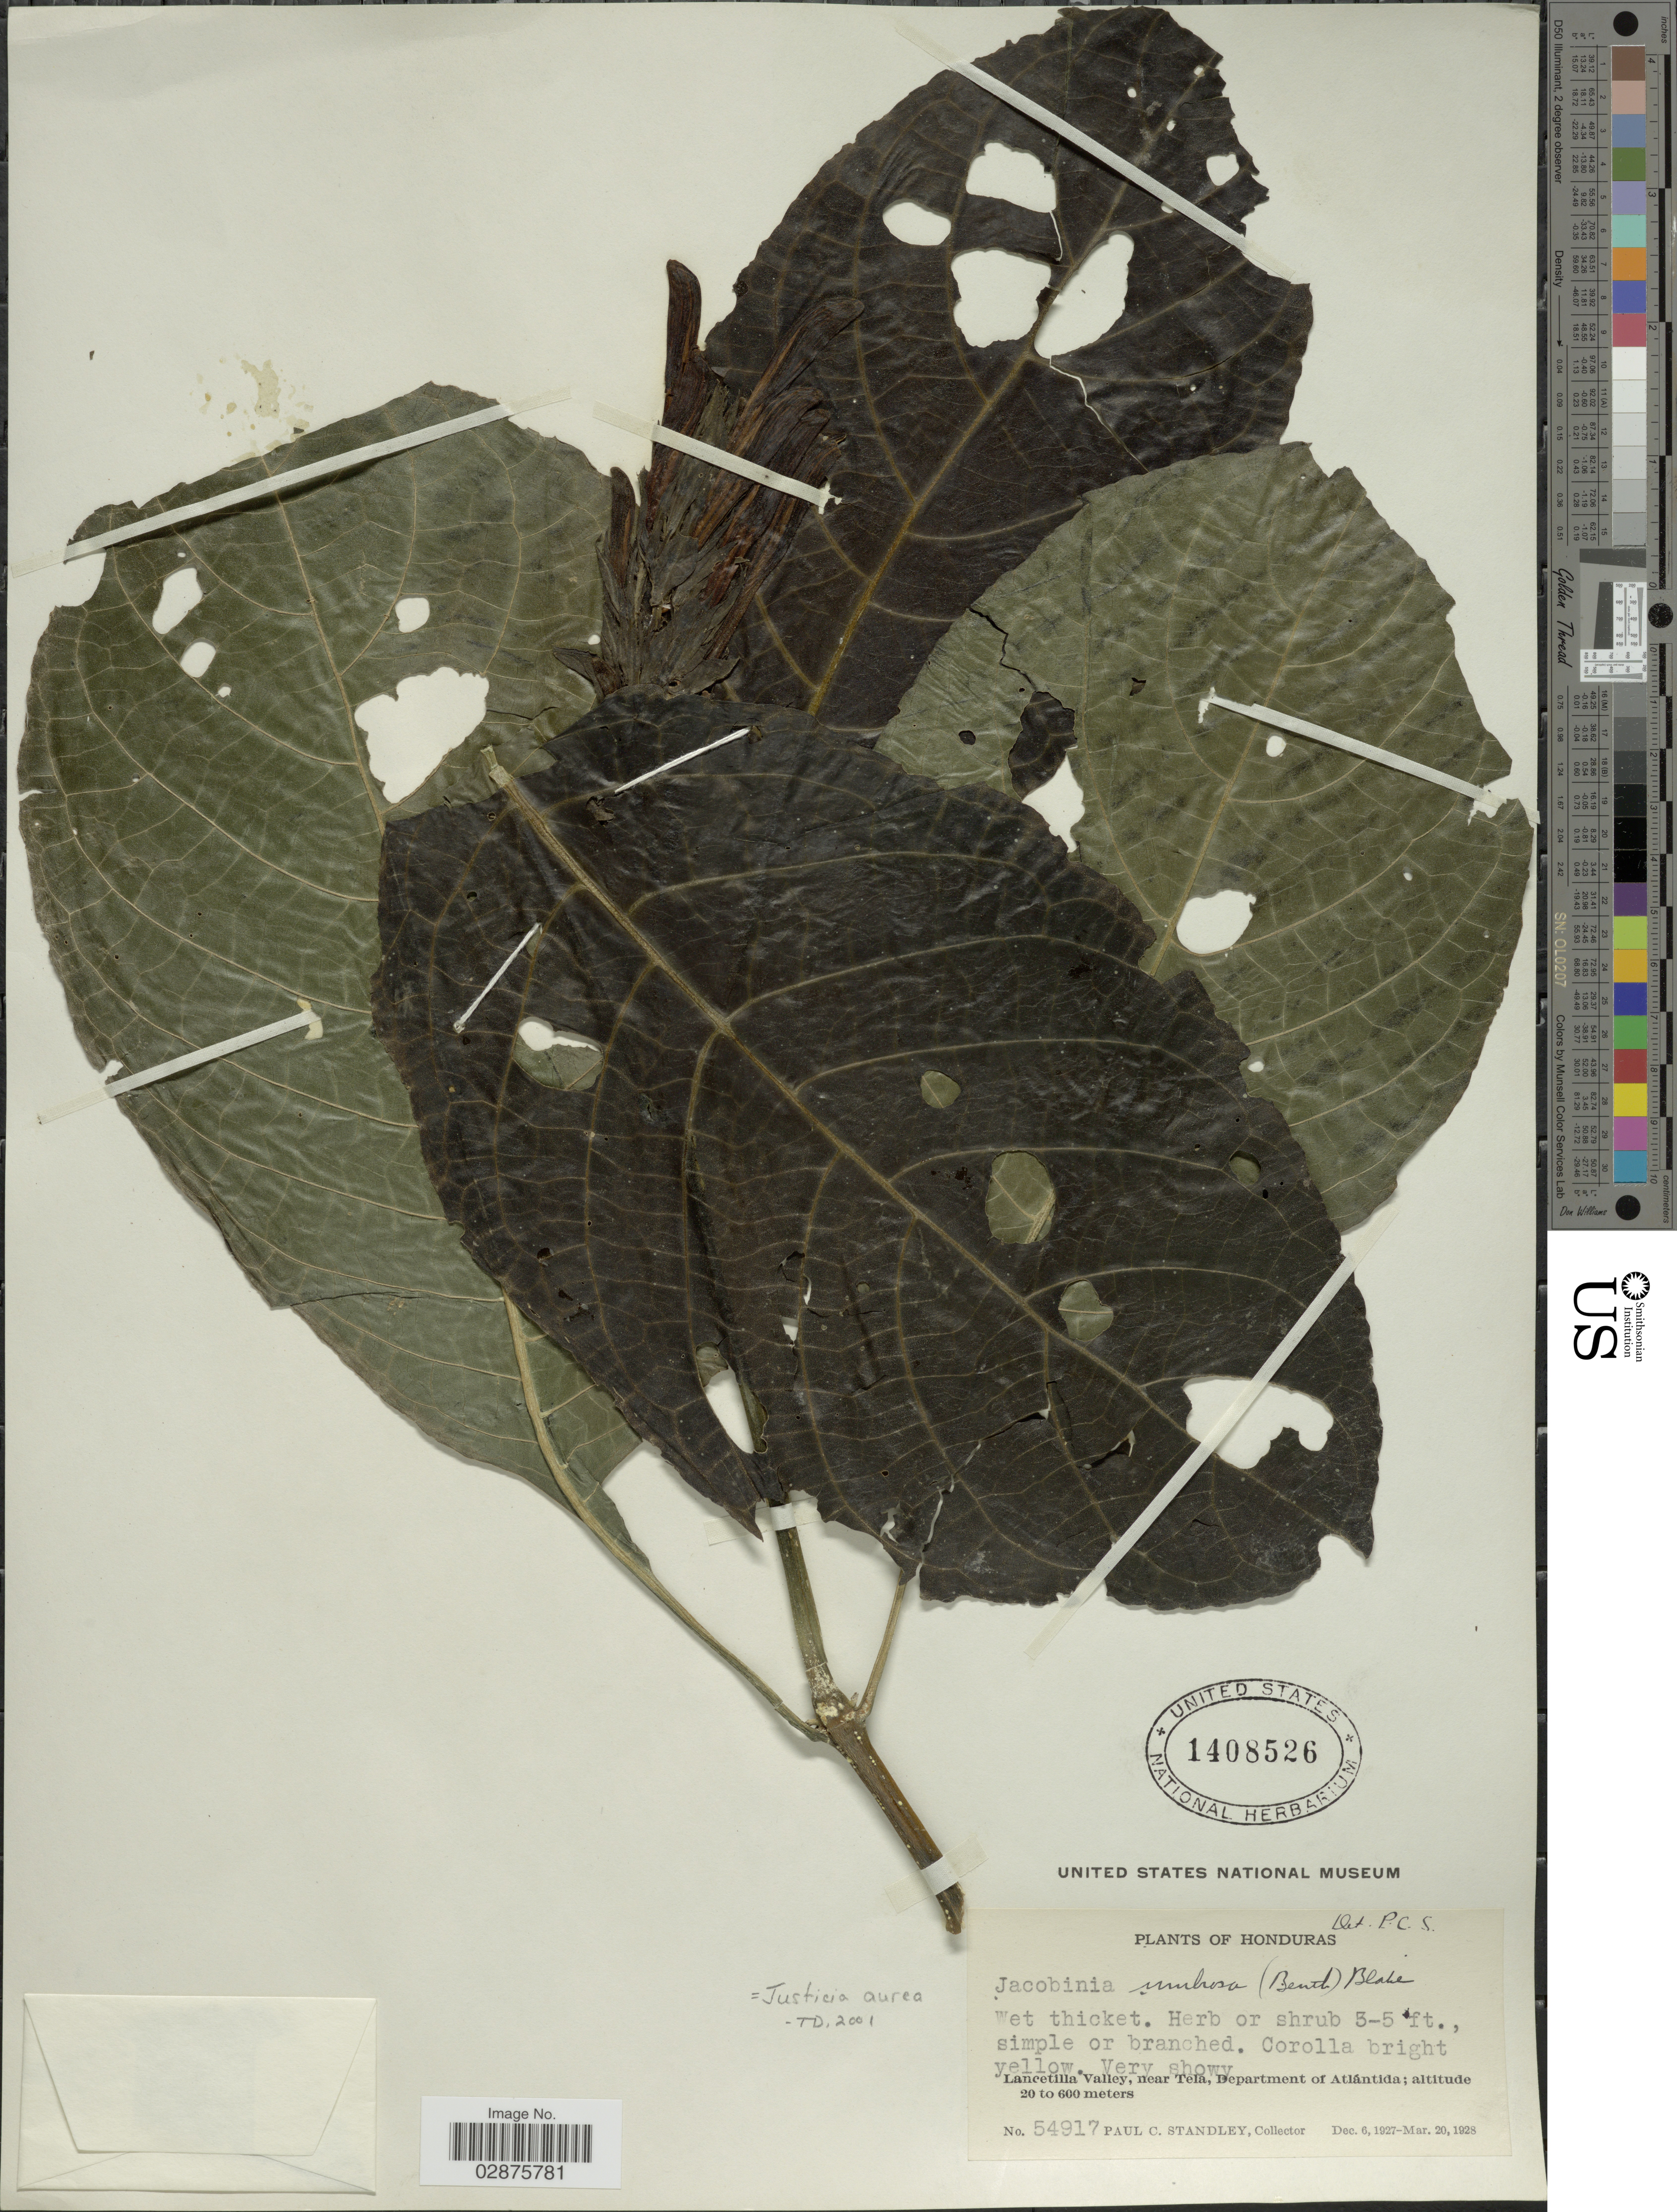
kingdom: Plantae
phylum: Tracheophyta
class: Magnoliopsida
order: Lamiales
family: Acanthaceae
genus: Justicia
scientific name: Justicia aurea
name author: Schltdl.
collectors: P. C. Standley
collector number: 54917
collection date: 1927-12-06/1928-03-20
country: Honduras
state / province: Atlántida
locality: Lancetilla Valley, near Tela, Department of Atlántida.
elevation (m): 20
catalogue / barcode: US 1408526